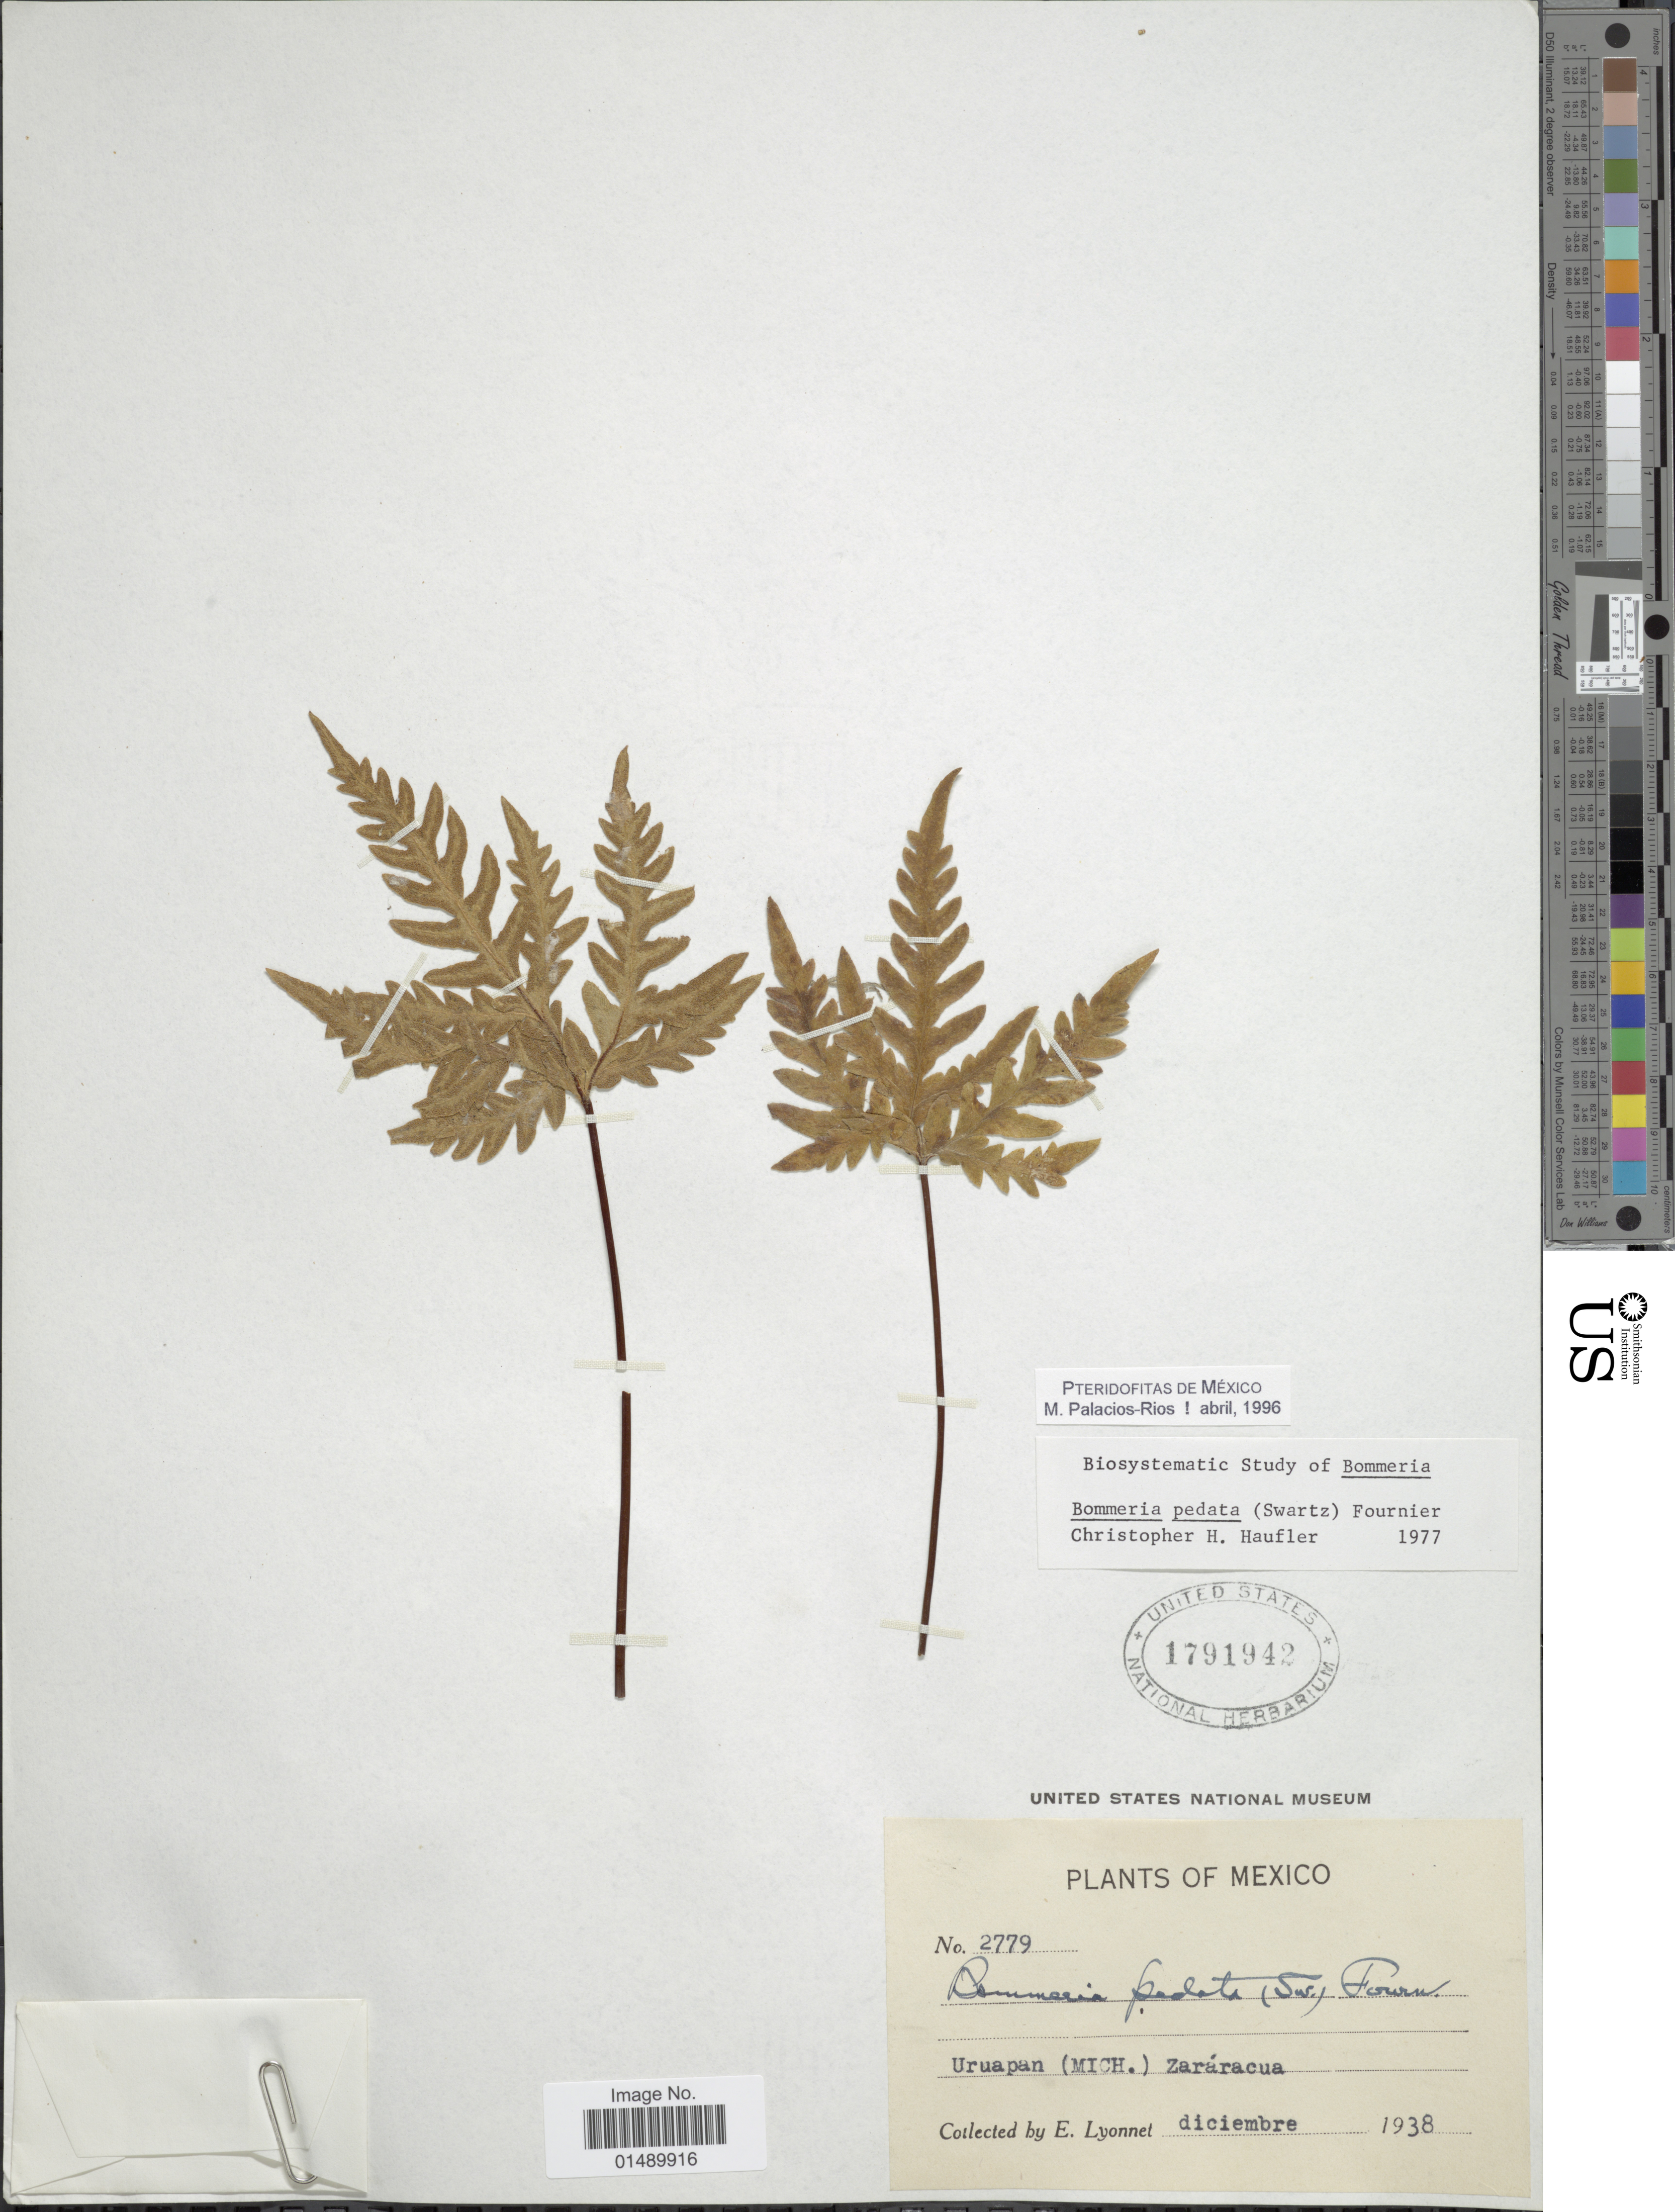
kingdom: Plantae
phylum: Tracheophyta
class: Polypodiopsida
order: Polypodiales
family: Pteridaceae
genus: Bommeria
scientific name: Bommeria pedata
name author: (Sw.) E. Fourn.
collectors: E. Lyonnel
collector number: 2779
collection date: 1938-12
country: Mexico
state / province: Michoacán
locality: Mexico, Uruapan (Mich.) Zararacua.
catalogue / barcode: US 1791942